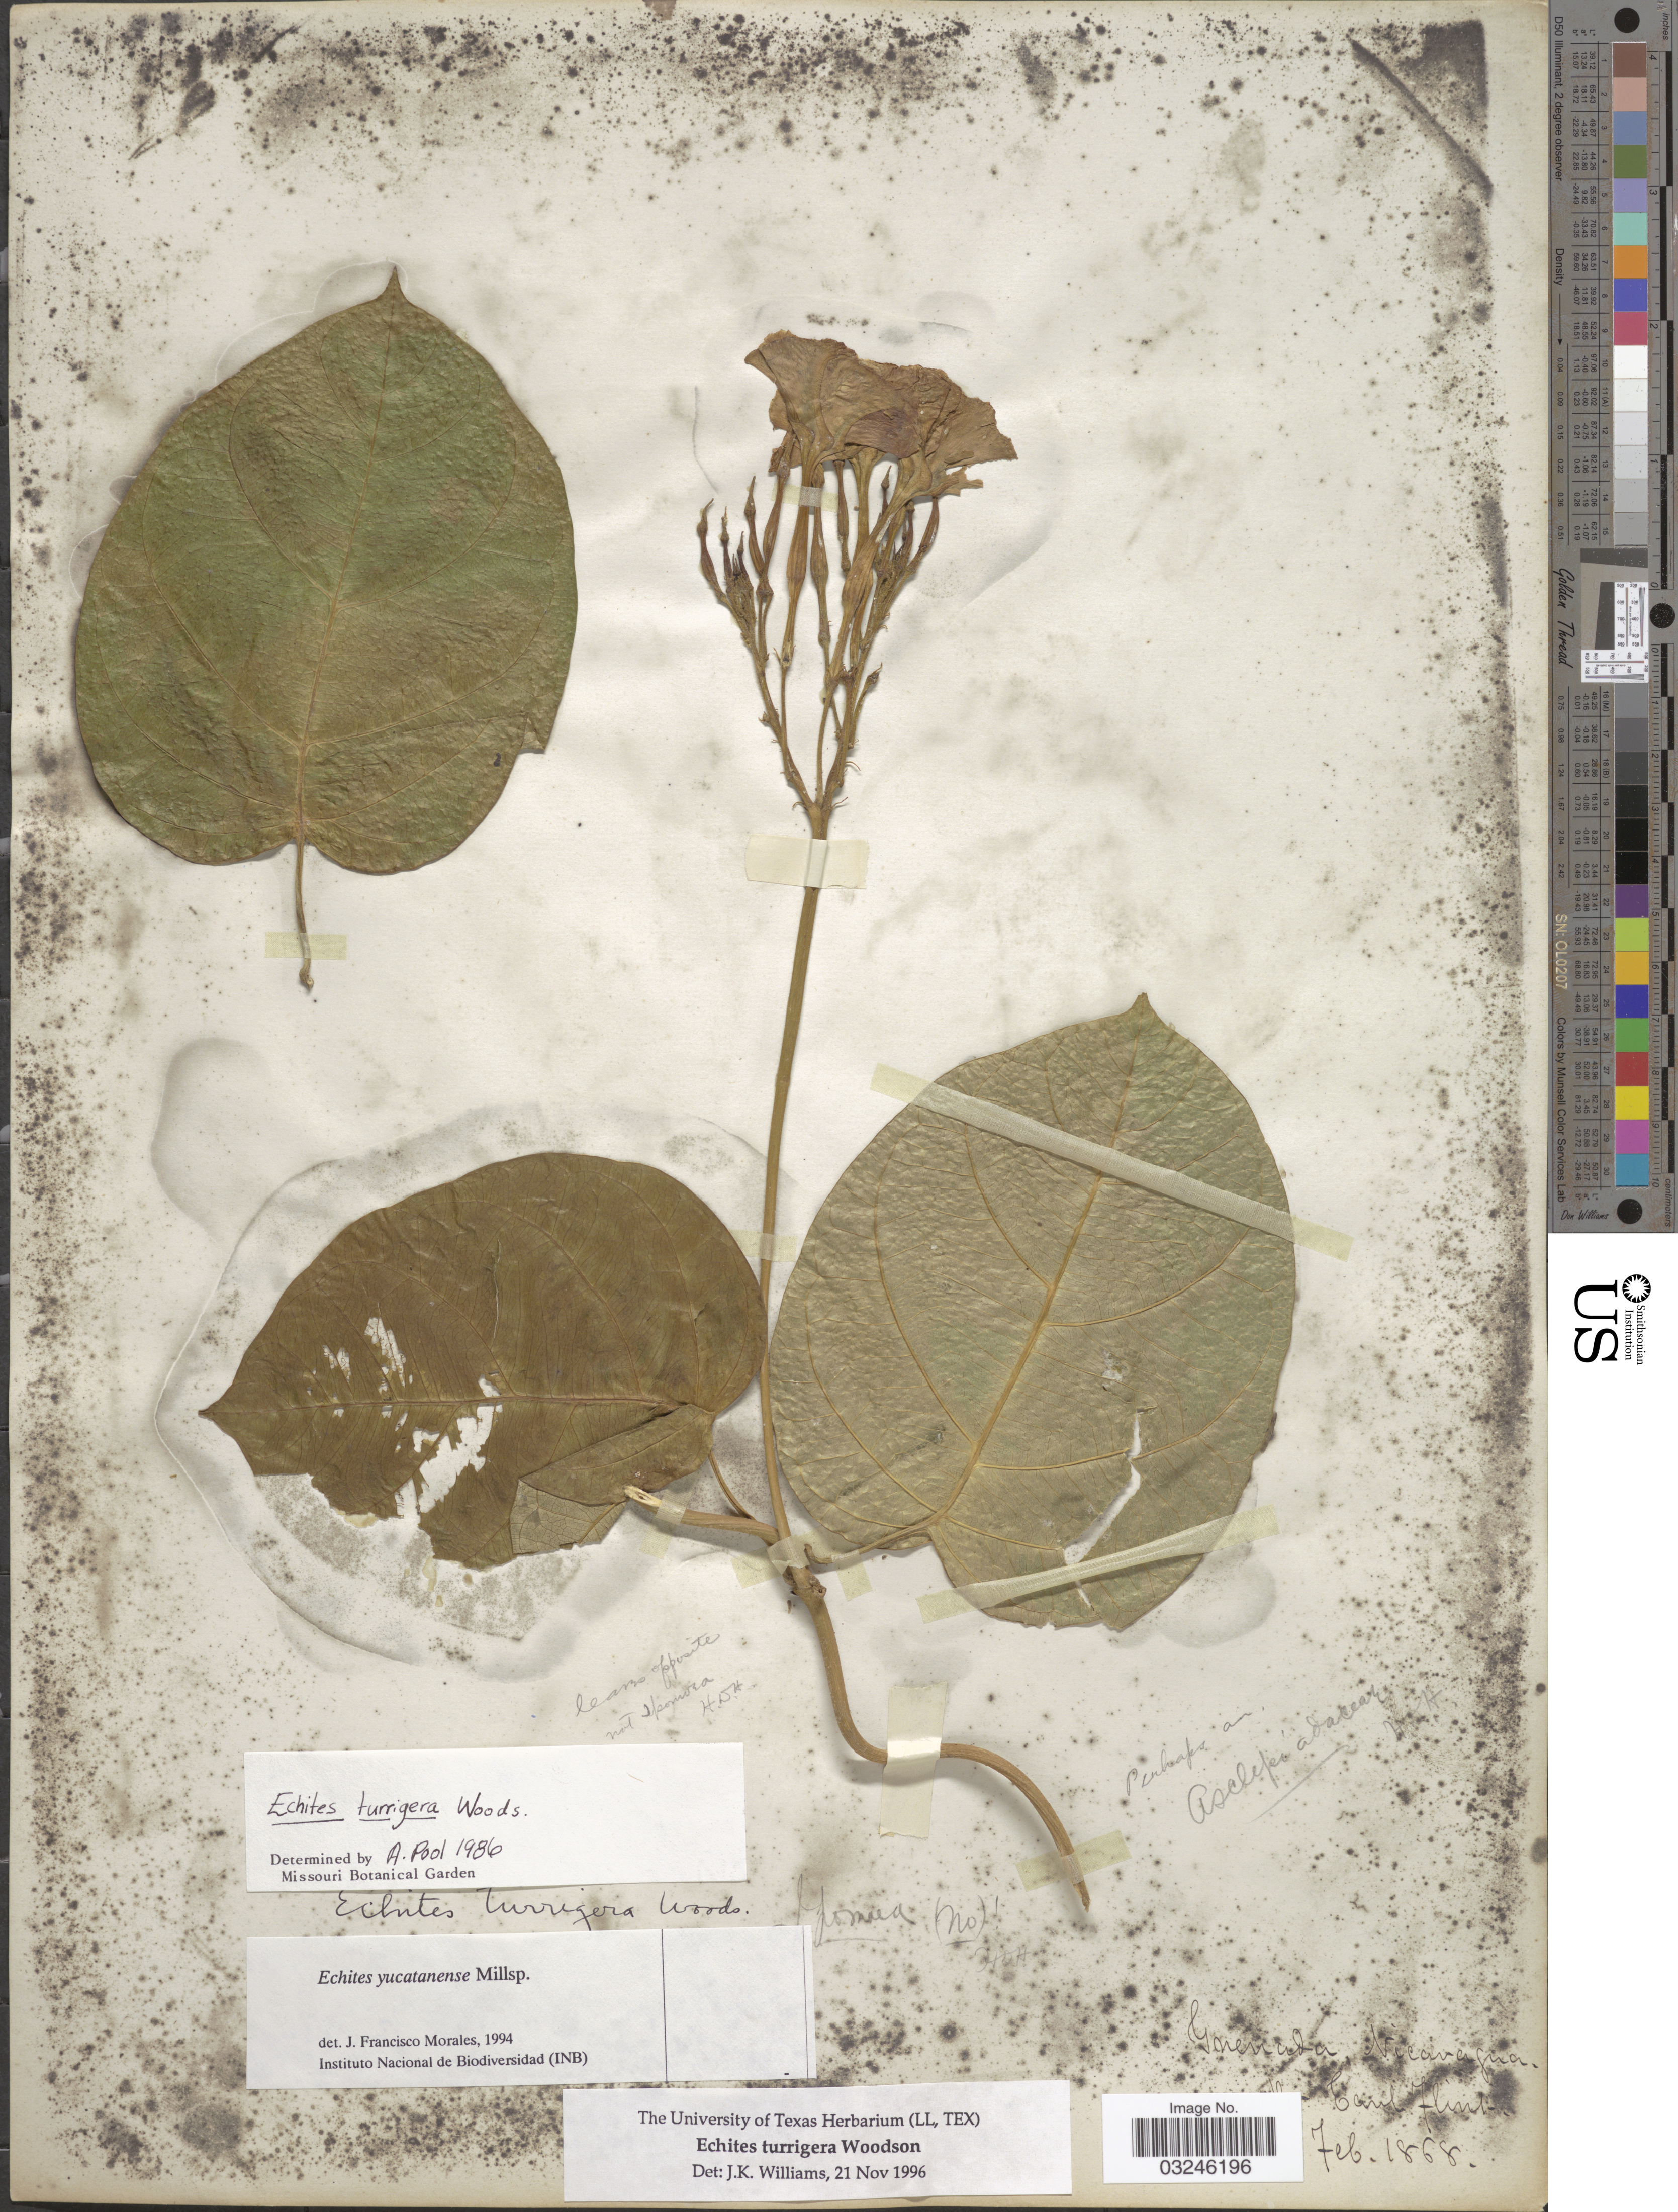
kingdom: Plantae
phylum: Tracheophyta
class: Magnoliopsida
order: Gentianales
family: Apocynaceae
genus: Echites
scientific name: Echites turrigera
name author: Woodson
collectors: E. Flint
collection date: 1868-02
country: Nicaragua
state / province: Granada